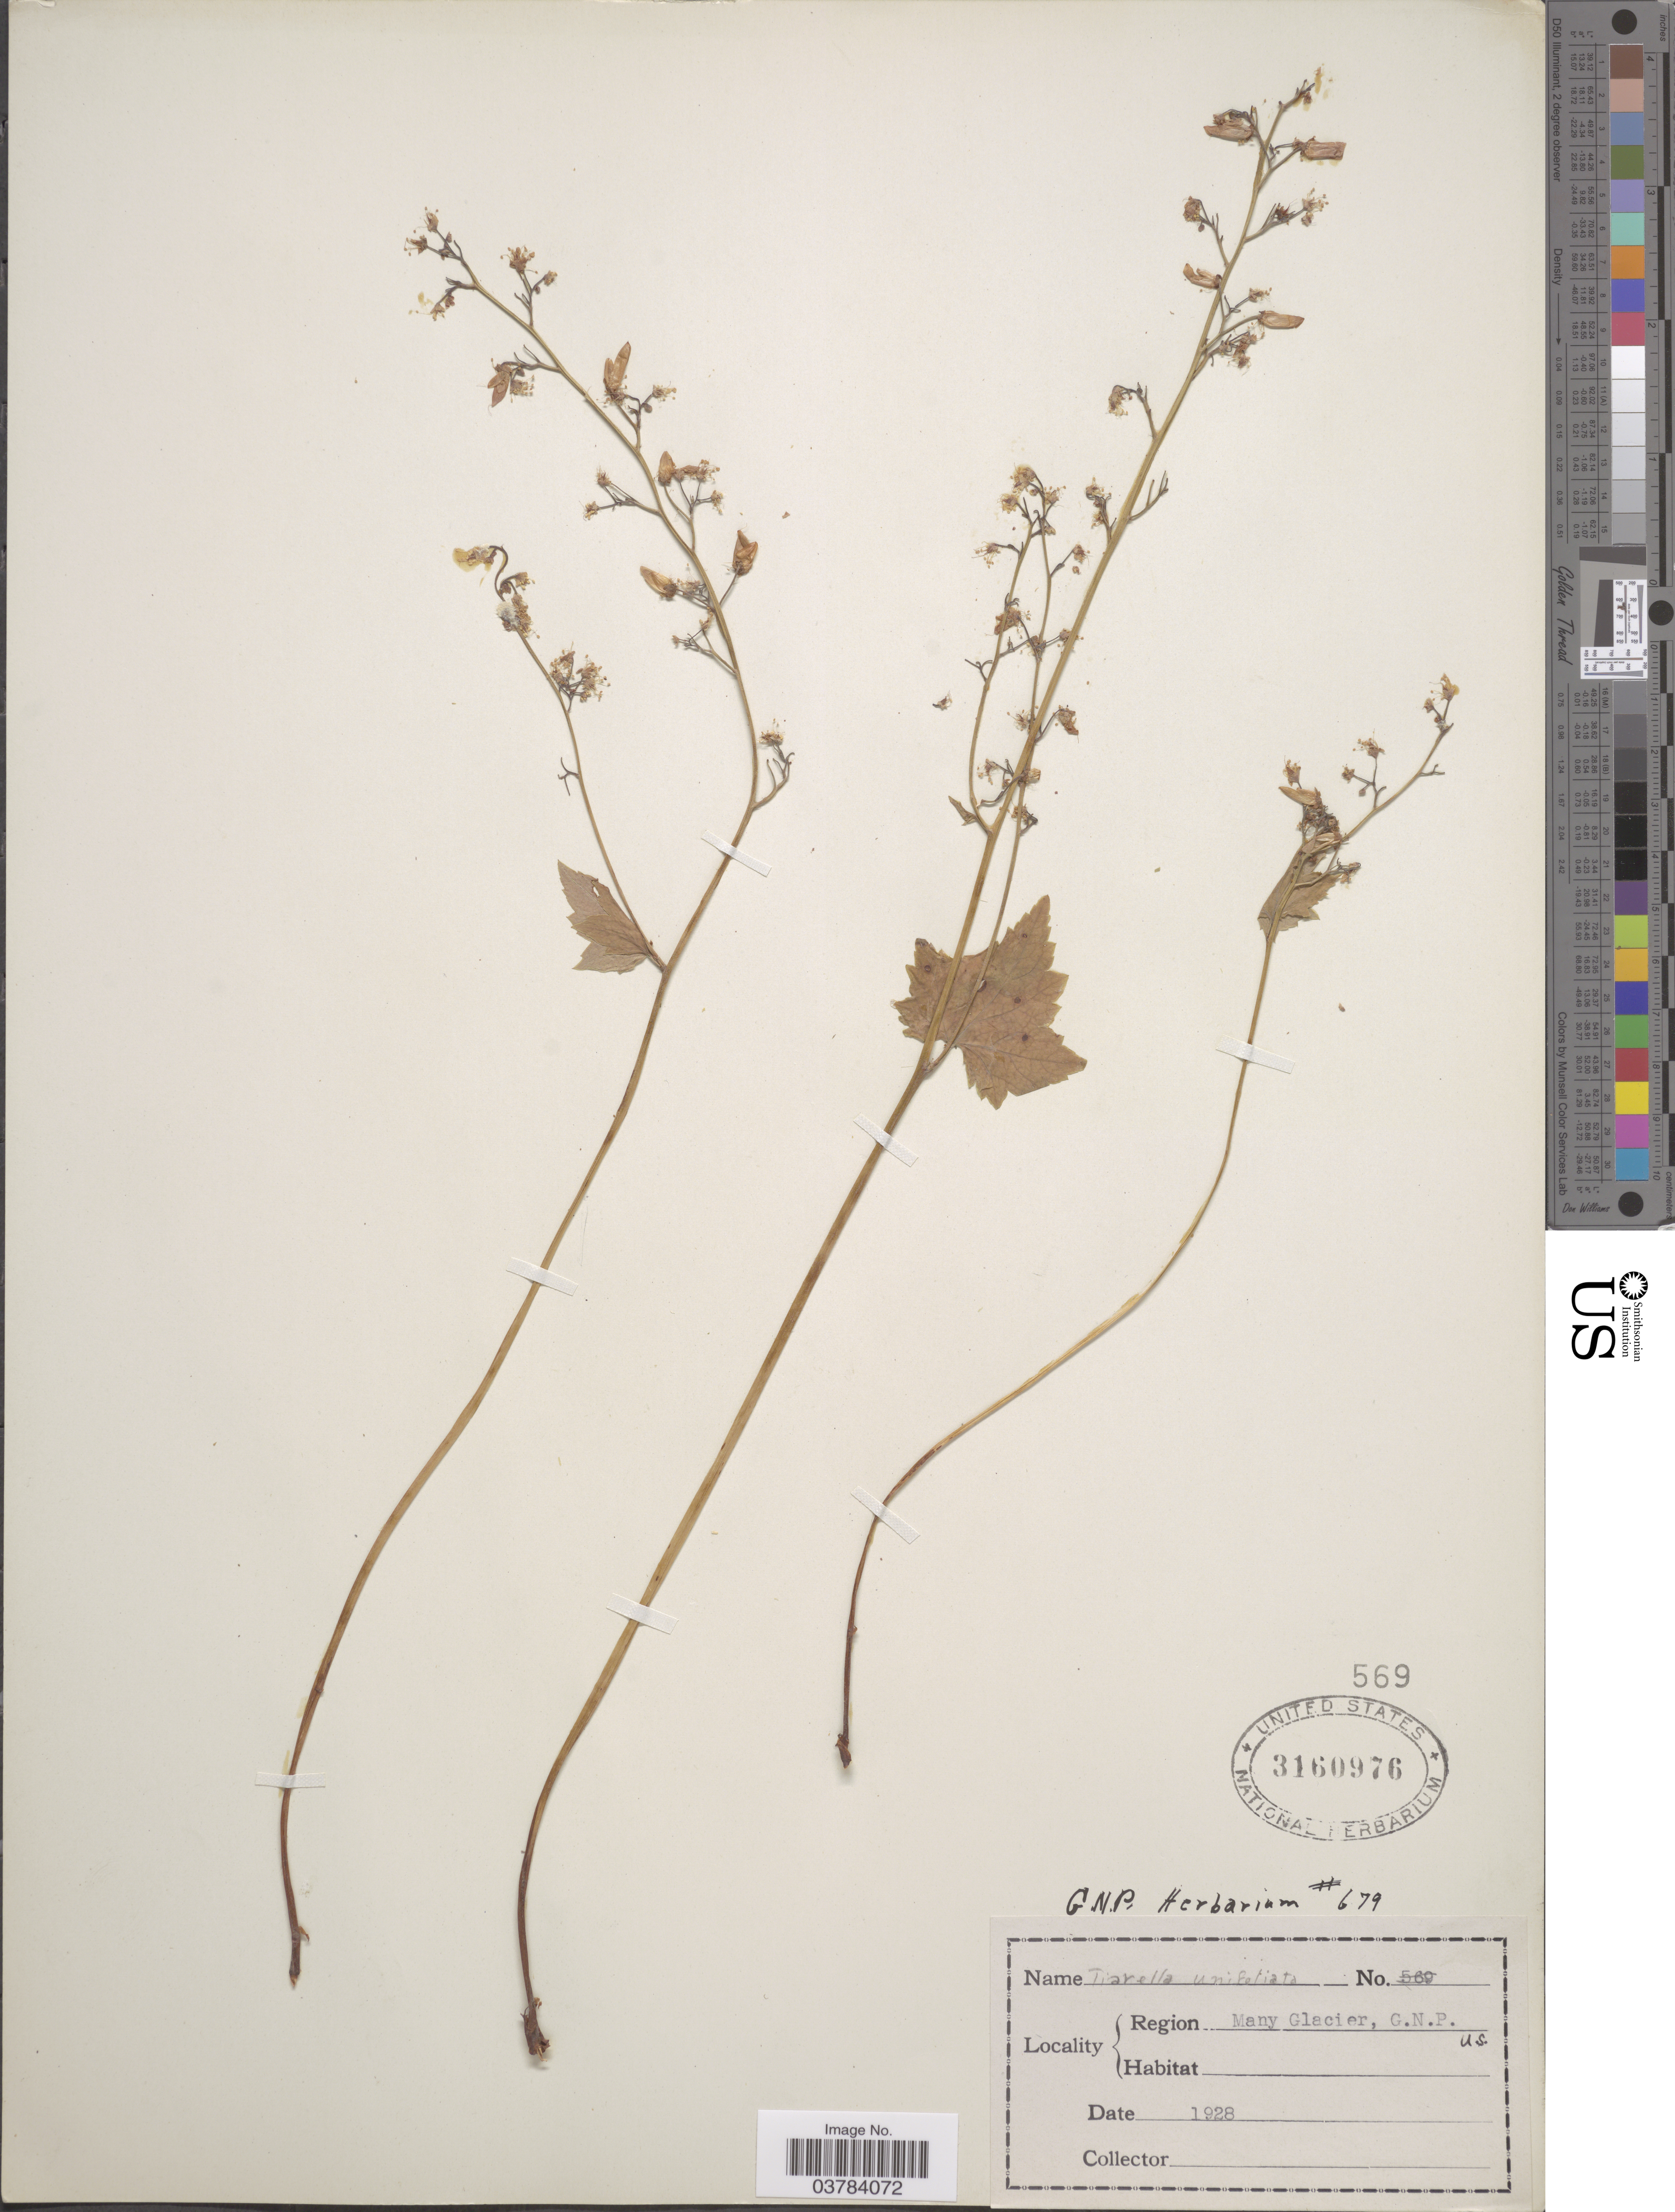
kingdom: Plantae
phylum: Tracheophyta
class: Magnoliopsida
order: Saxifragales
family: Saxifragaceae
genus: Tiarella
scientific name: Tiarella unifoliata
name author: Hook.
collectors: ex herb. G. N. P.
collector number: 679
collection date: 1928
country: United States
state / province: Montana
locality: Region Many Glacier, G.N.P. U.S.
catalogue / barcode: US 3160976